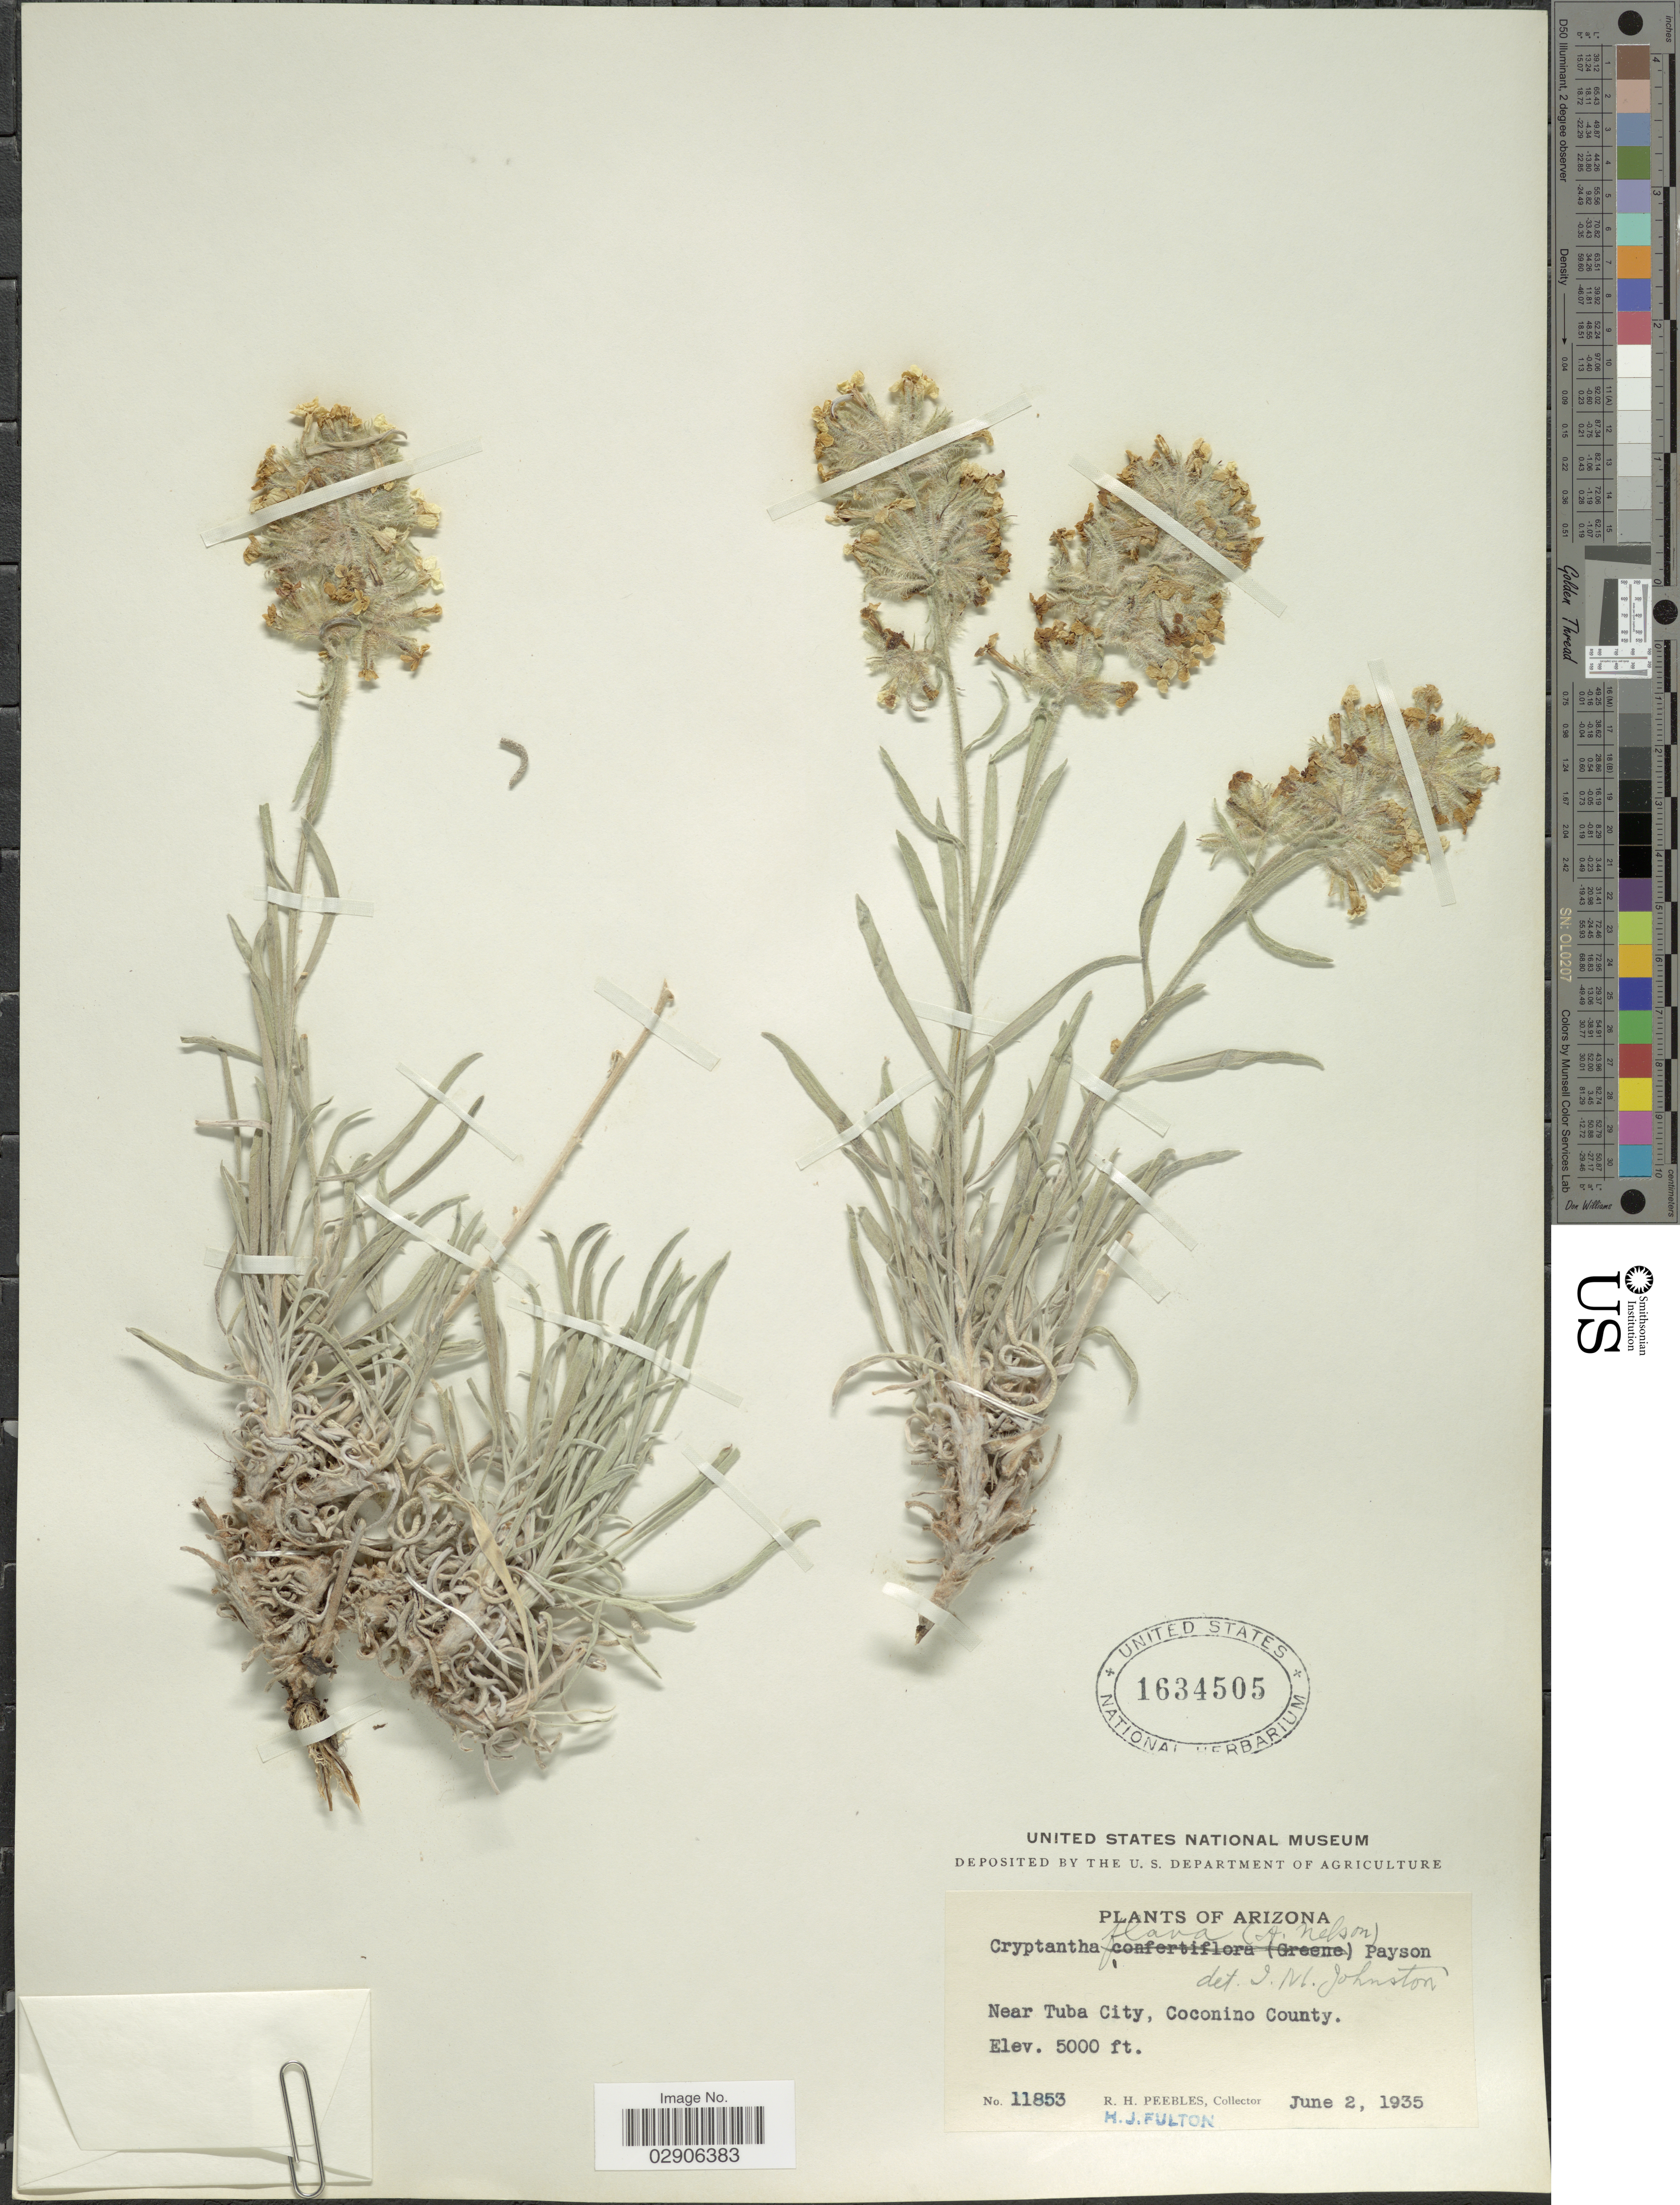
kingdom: Plantae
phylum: Tracheophyta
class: Magnoliopsida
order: Boraginales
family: Boraginaceae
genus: Oreocarya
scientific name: Oreocarya flava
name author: A. Nelson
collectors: R. H. Peebles & H. Fulton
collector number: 11853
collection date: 1935-06-02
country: United States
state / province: Arizona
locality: Near Tuba City, Coconino County.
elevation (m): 1524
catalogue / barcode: US 1634505